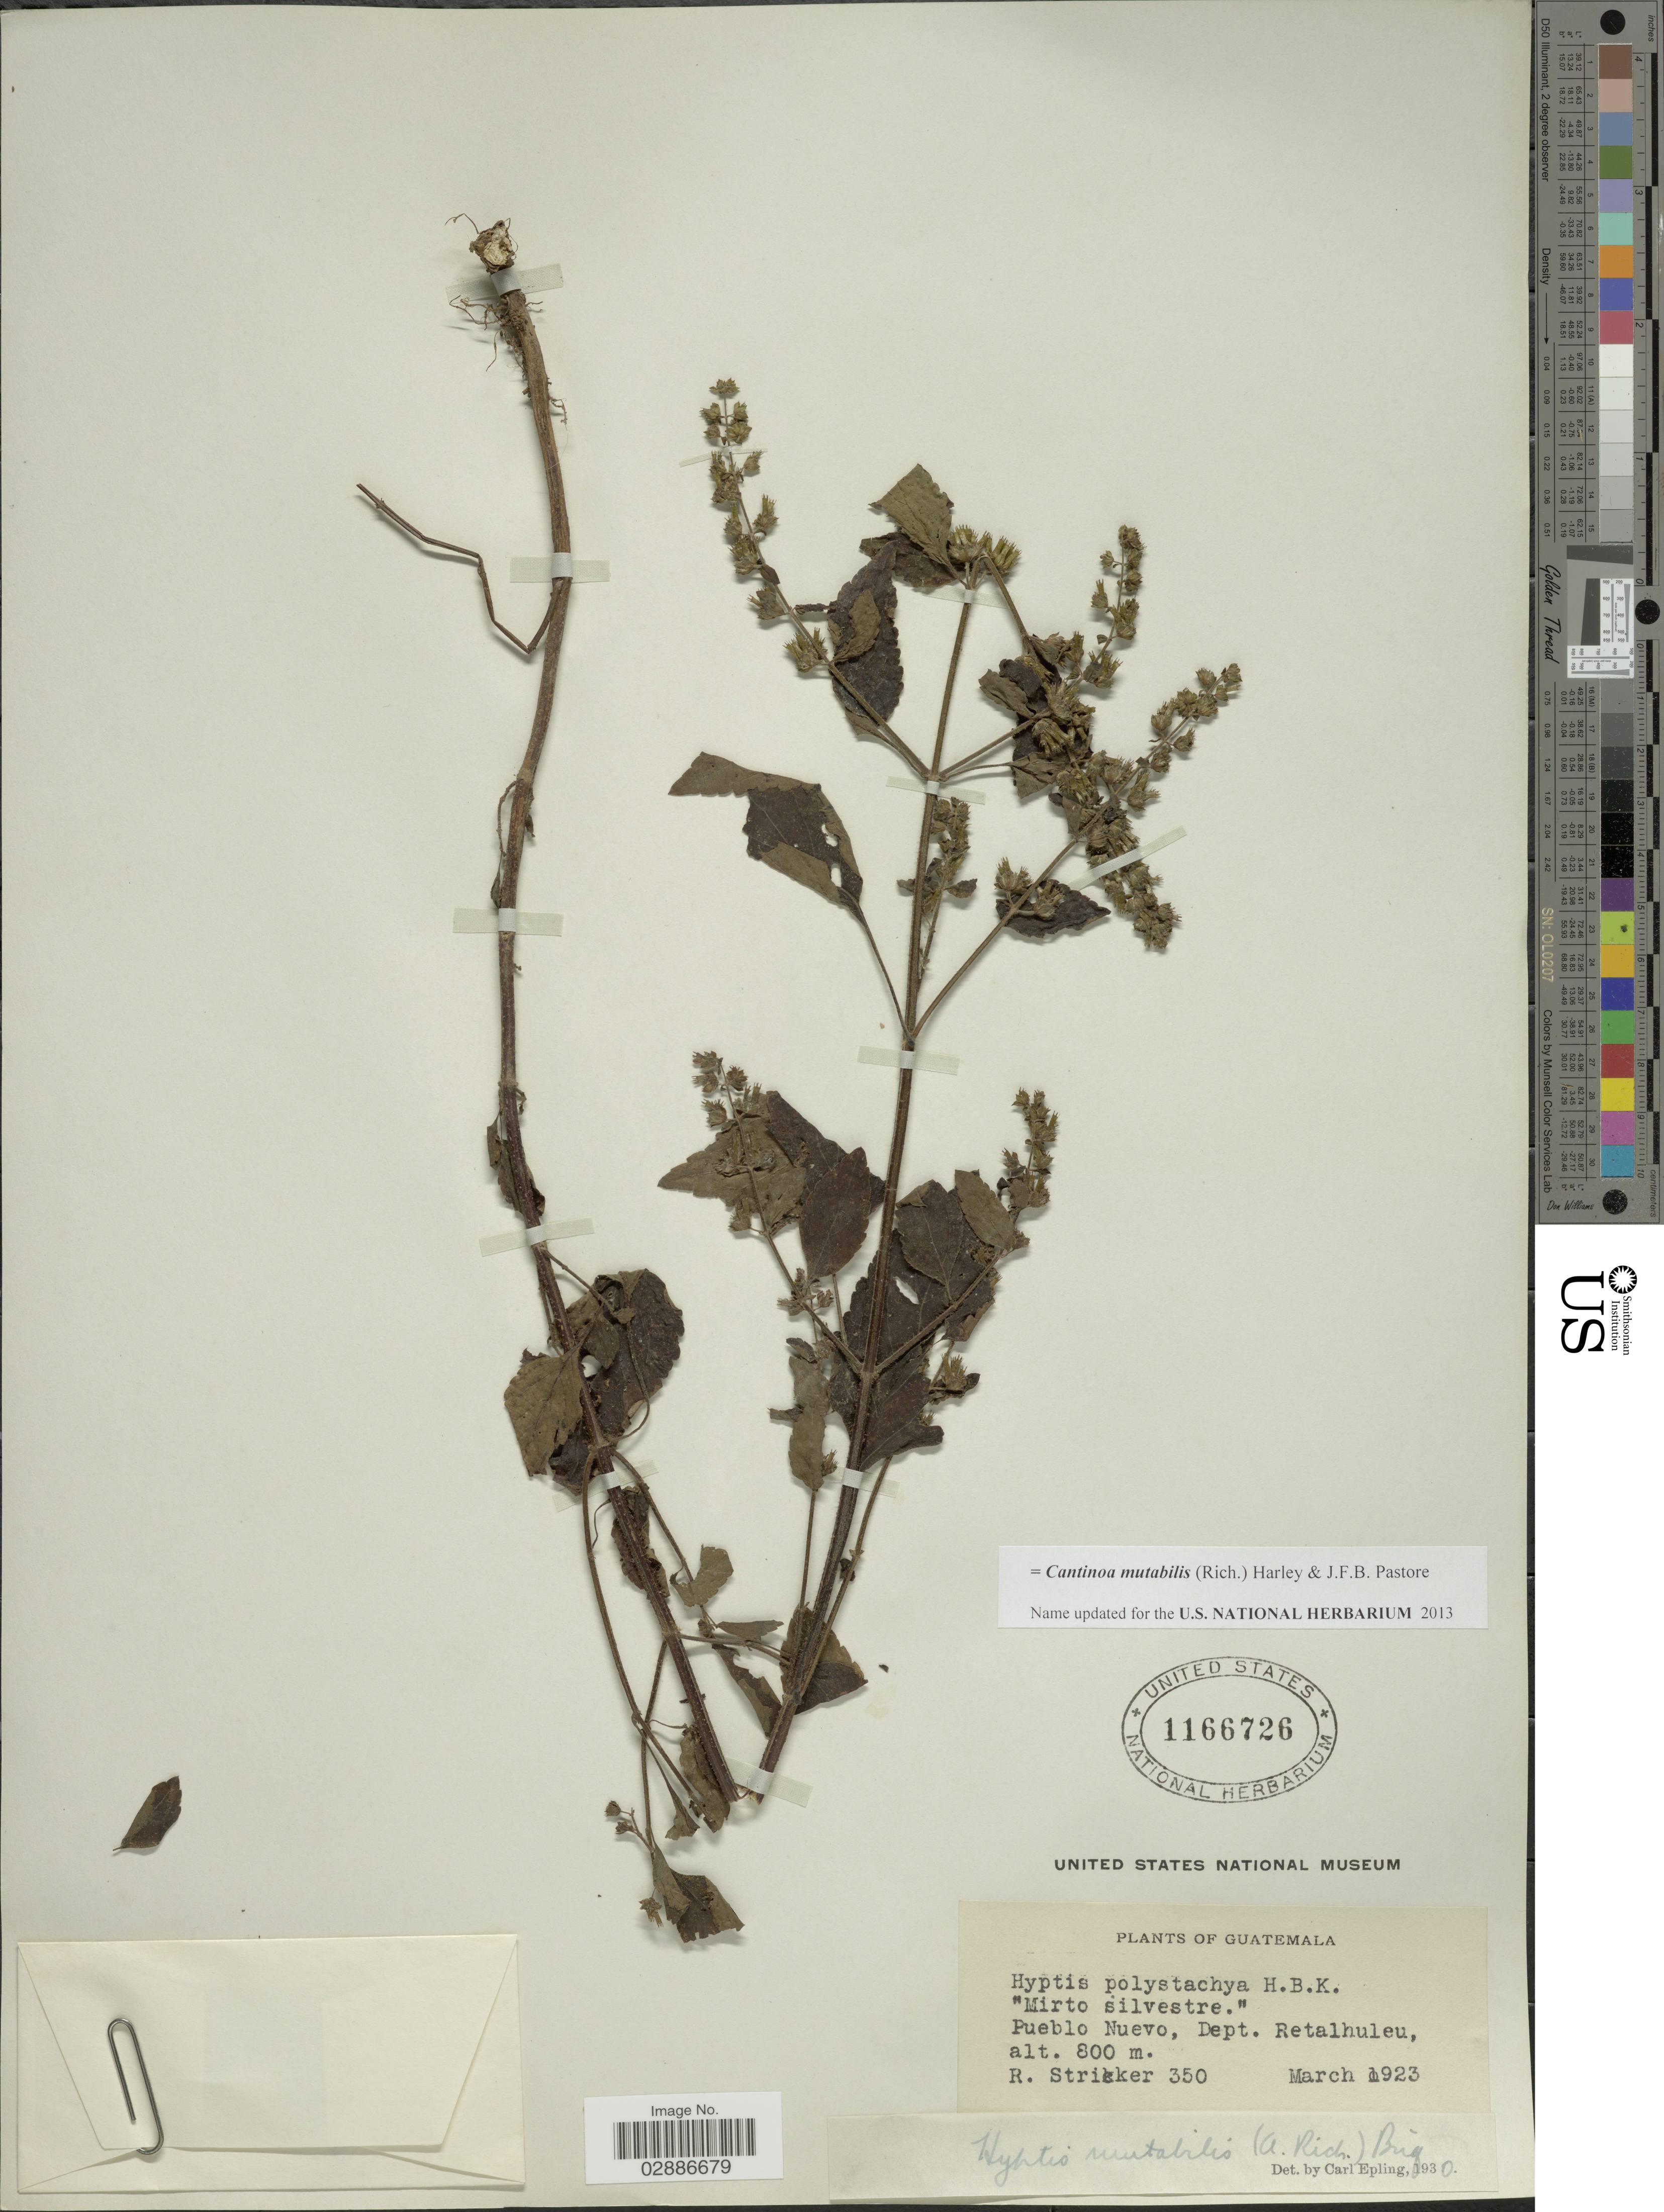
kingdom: Plantae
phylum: Tracheophyta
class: Magnoliopsida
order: Lamiales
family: Lamiaceae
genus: Cantinoa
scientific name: Cantinoa mutabilis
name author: (Epling) Harley & J.F.B. Pastore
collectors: R. Stricker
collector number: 350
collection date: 1923-03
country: Guatemala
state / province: Retalhuleu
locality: Pueblo Nuevo, Dept. Retalhuleu.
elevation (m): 800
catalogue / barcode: US 1166726